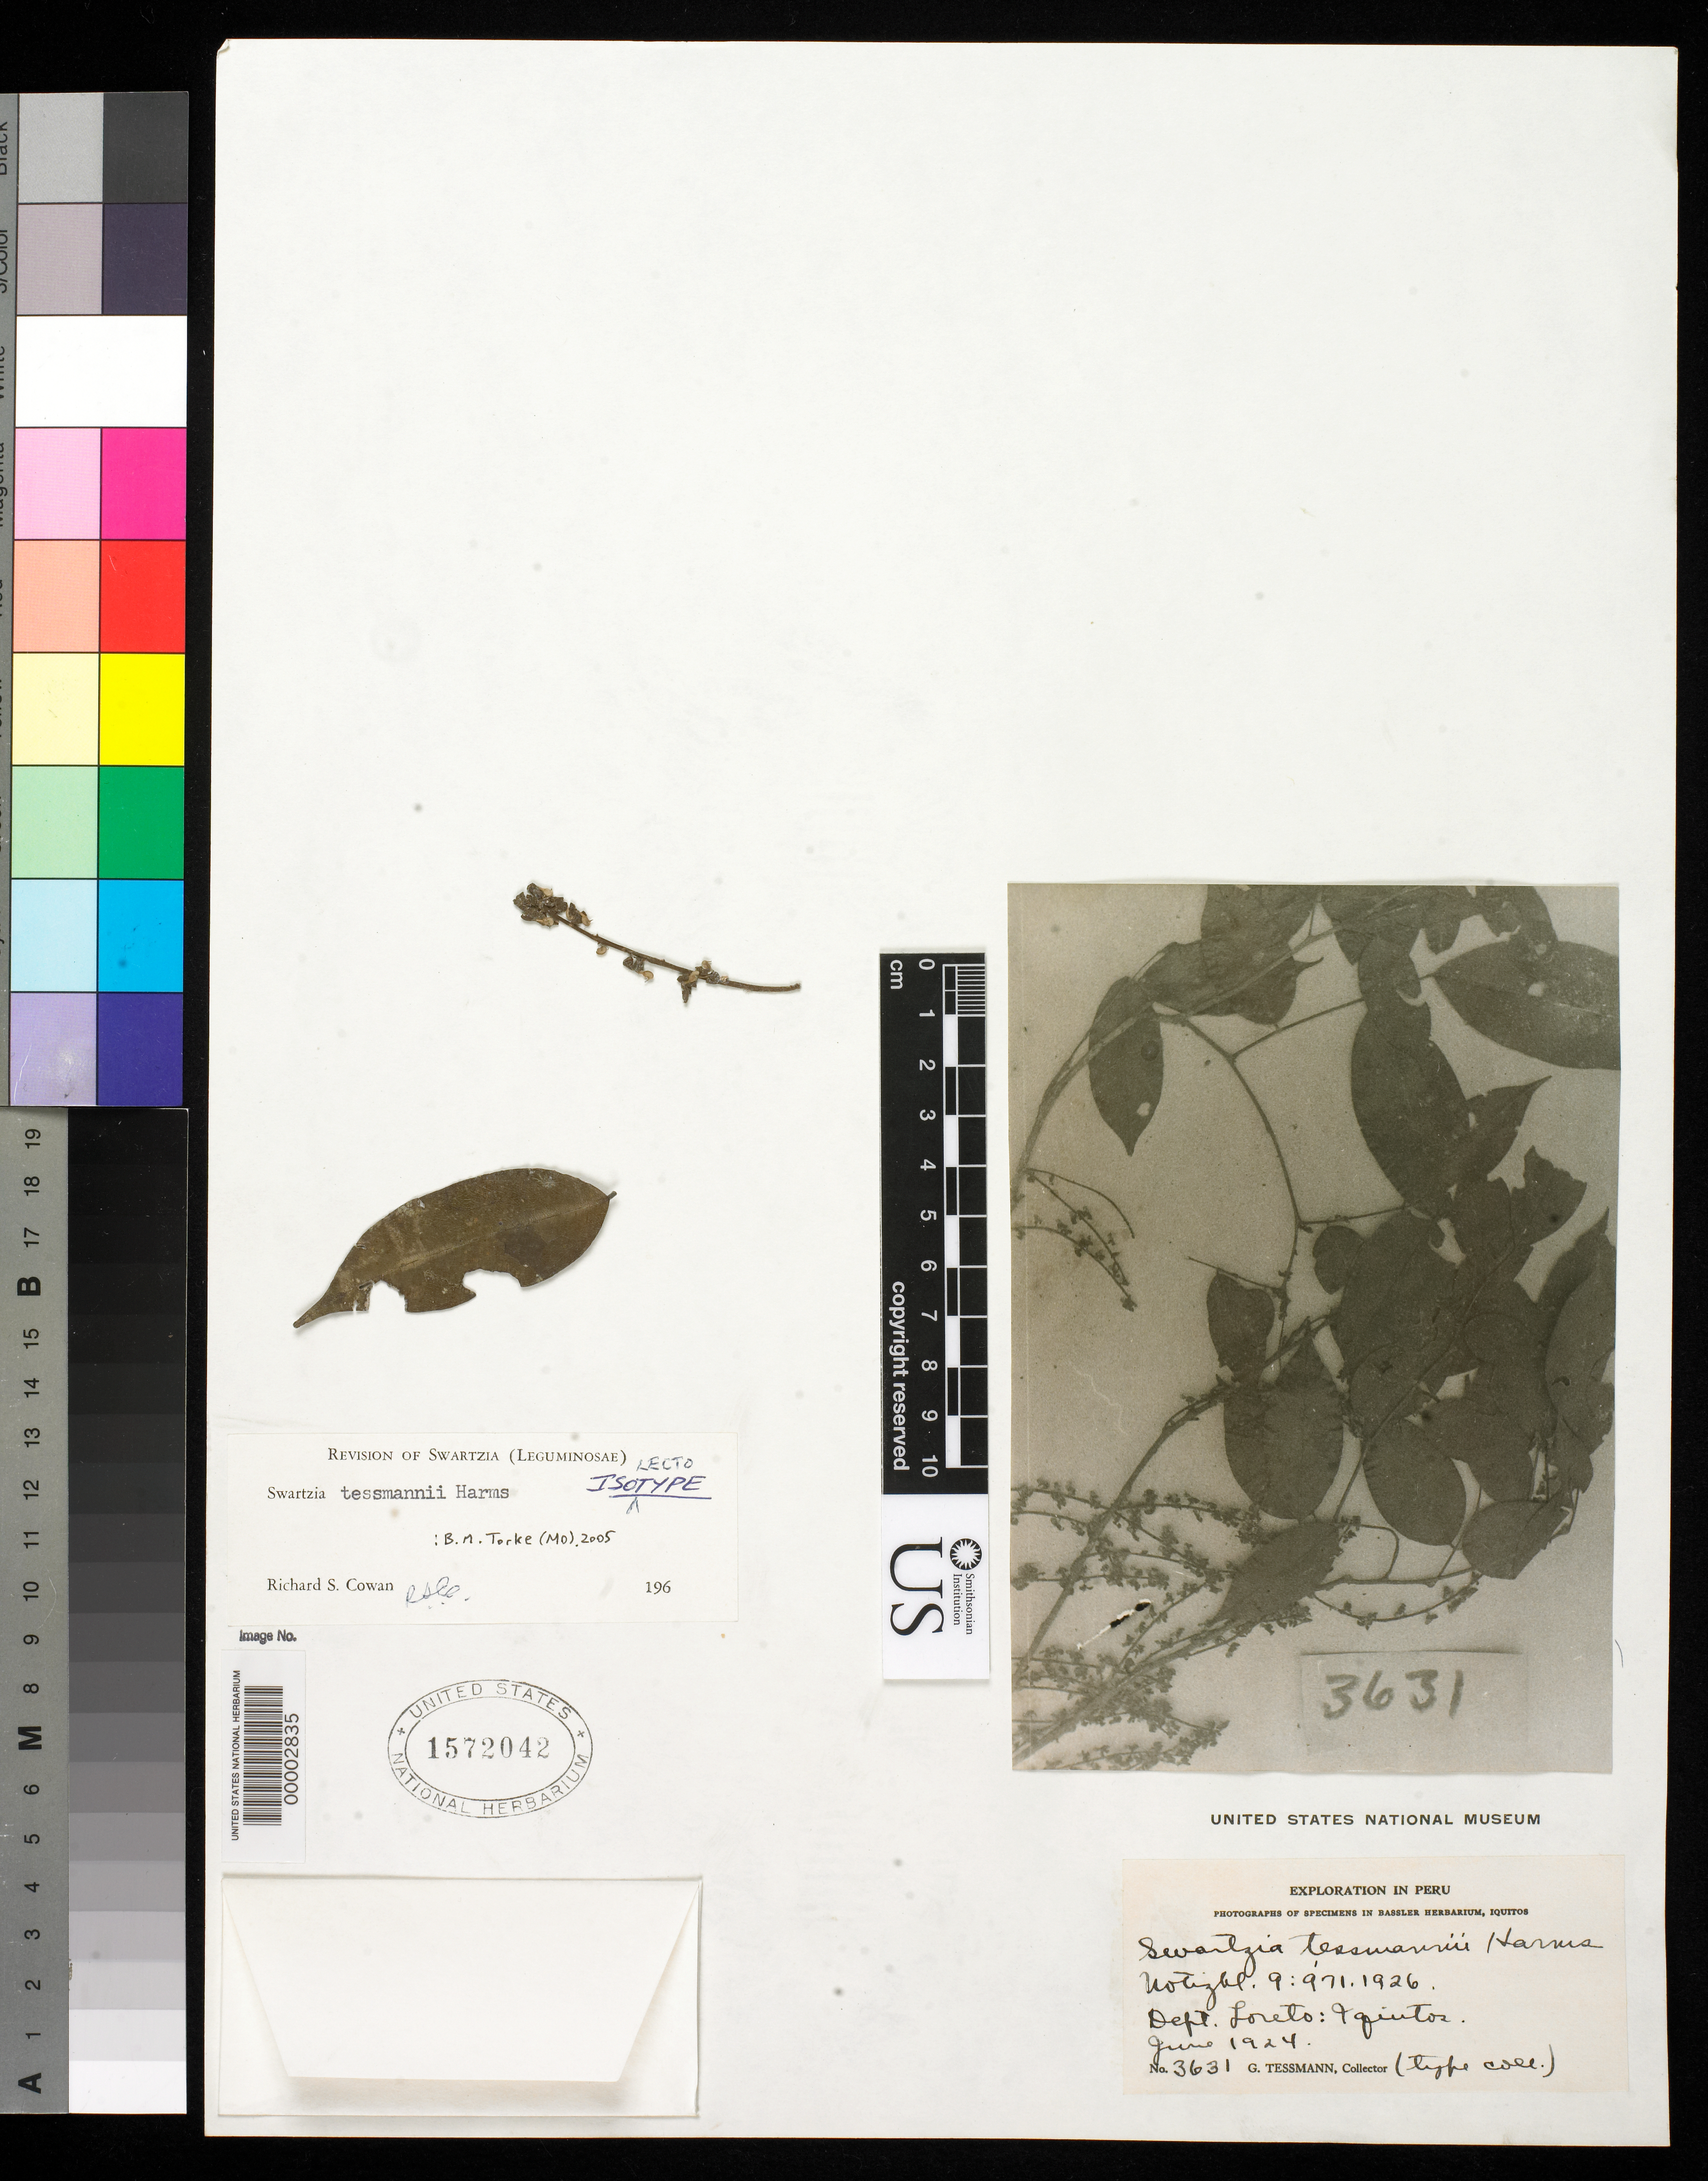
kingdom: Plantae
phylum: Tracheophyta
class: Magnoliopsida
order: Fabales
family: Fabaceae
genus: Swartzia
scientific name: Swartzia tessmannii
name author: Harms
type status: Type Fragment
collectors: G. Tessmann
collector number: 3631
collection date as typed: Jun 1924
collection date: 1924-06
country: Peru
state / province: Loreto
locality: Iqiutos, Rio Maranon.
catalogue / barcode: US 1572042